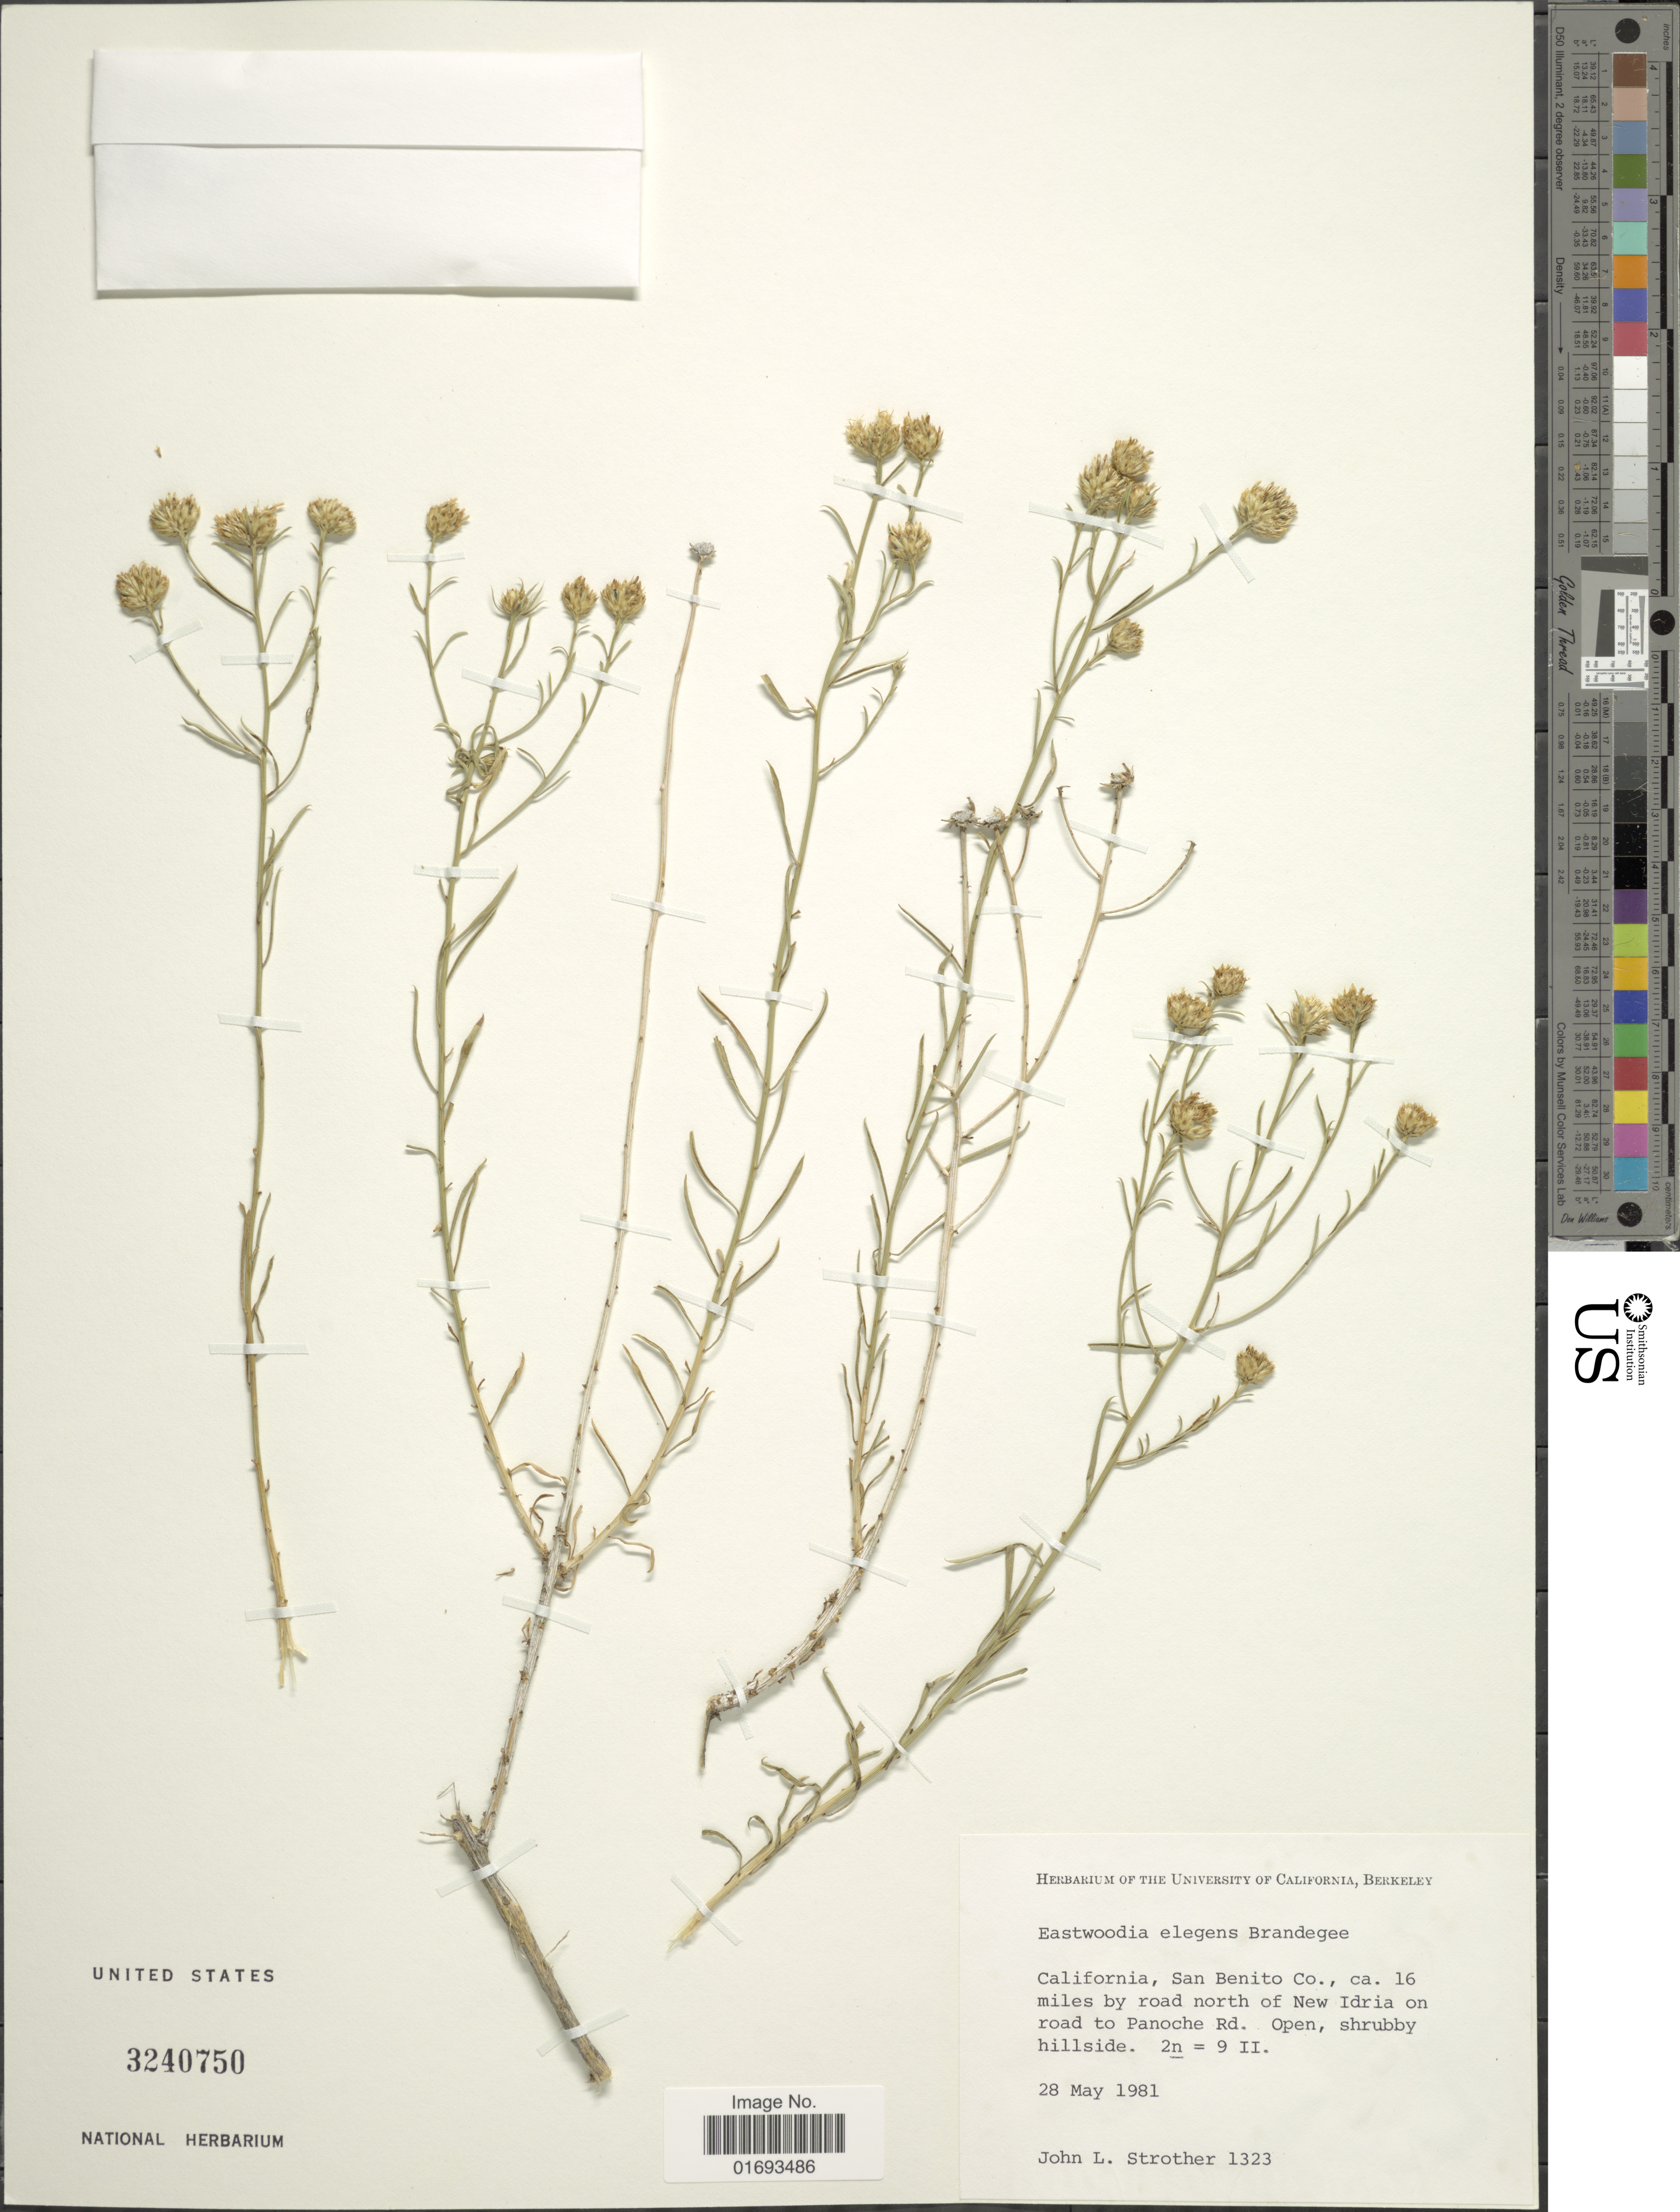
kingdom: Plantae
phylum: Tracheophyta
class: Magnoliopsida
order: Asterales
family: Asteraceae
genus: Eastwoodia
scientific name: Eastwoodia elegans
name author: Brandegee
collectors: J. L. Strother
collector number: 1323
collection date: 1981-05-28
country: United States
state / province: California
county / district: San Benito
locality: San Benito Co., ca. 16 miles by road north of New Idria on road to Panoche Rd., open, shrubby hillside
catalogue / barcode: US 3240750